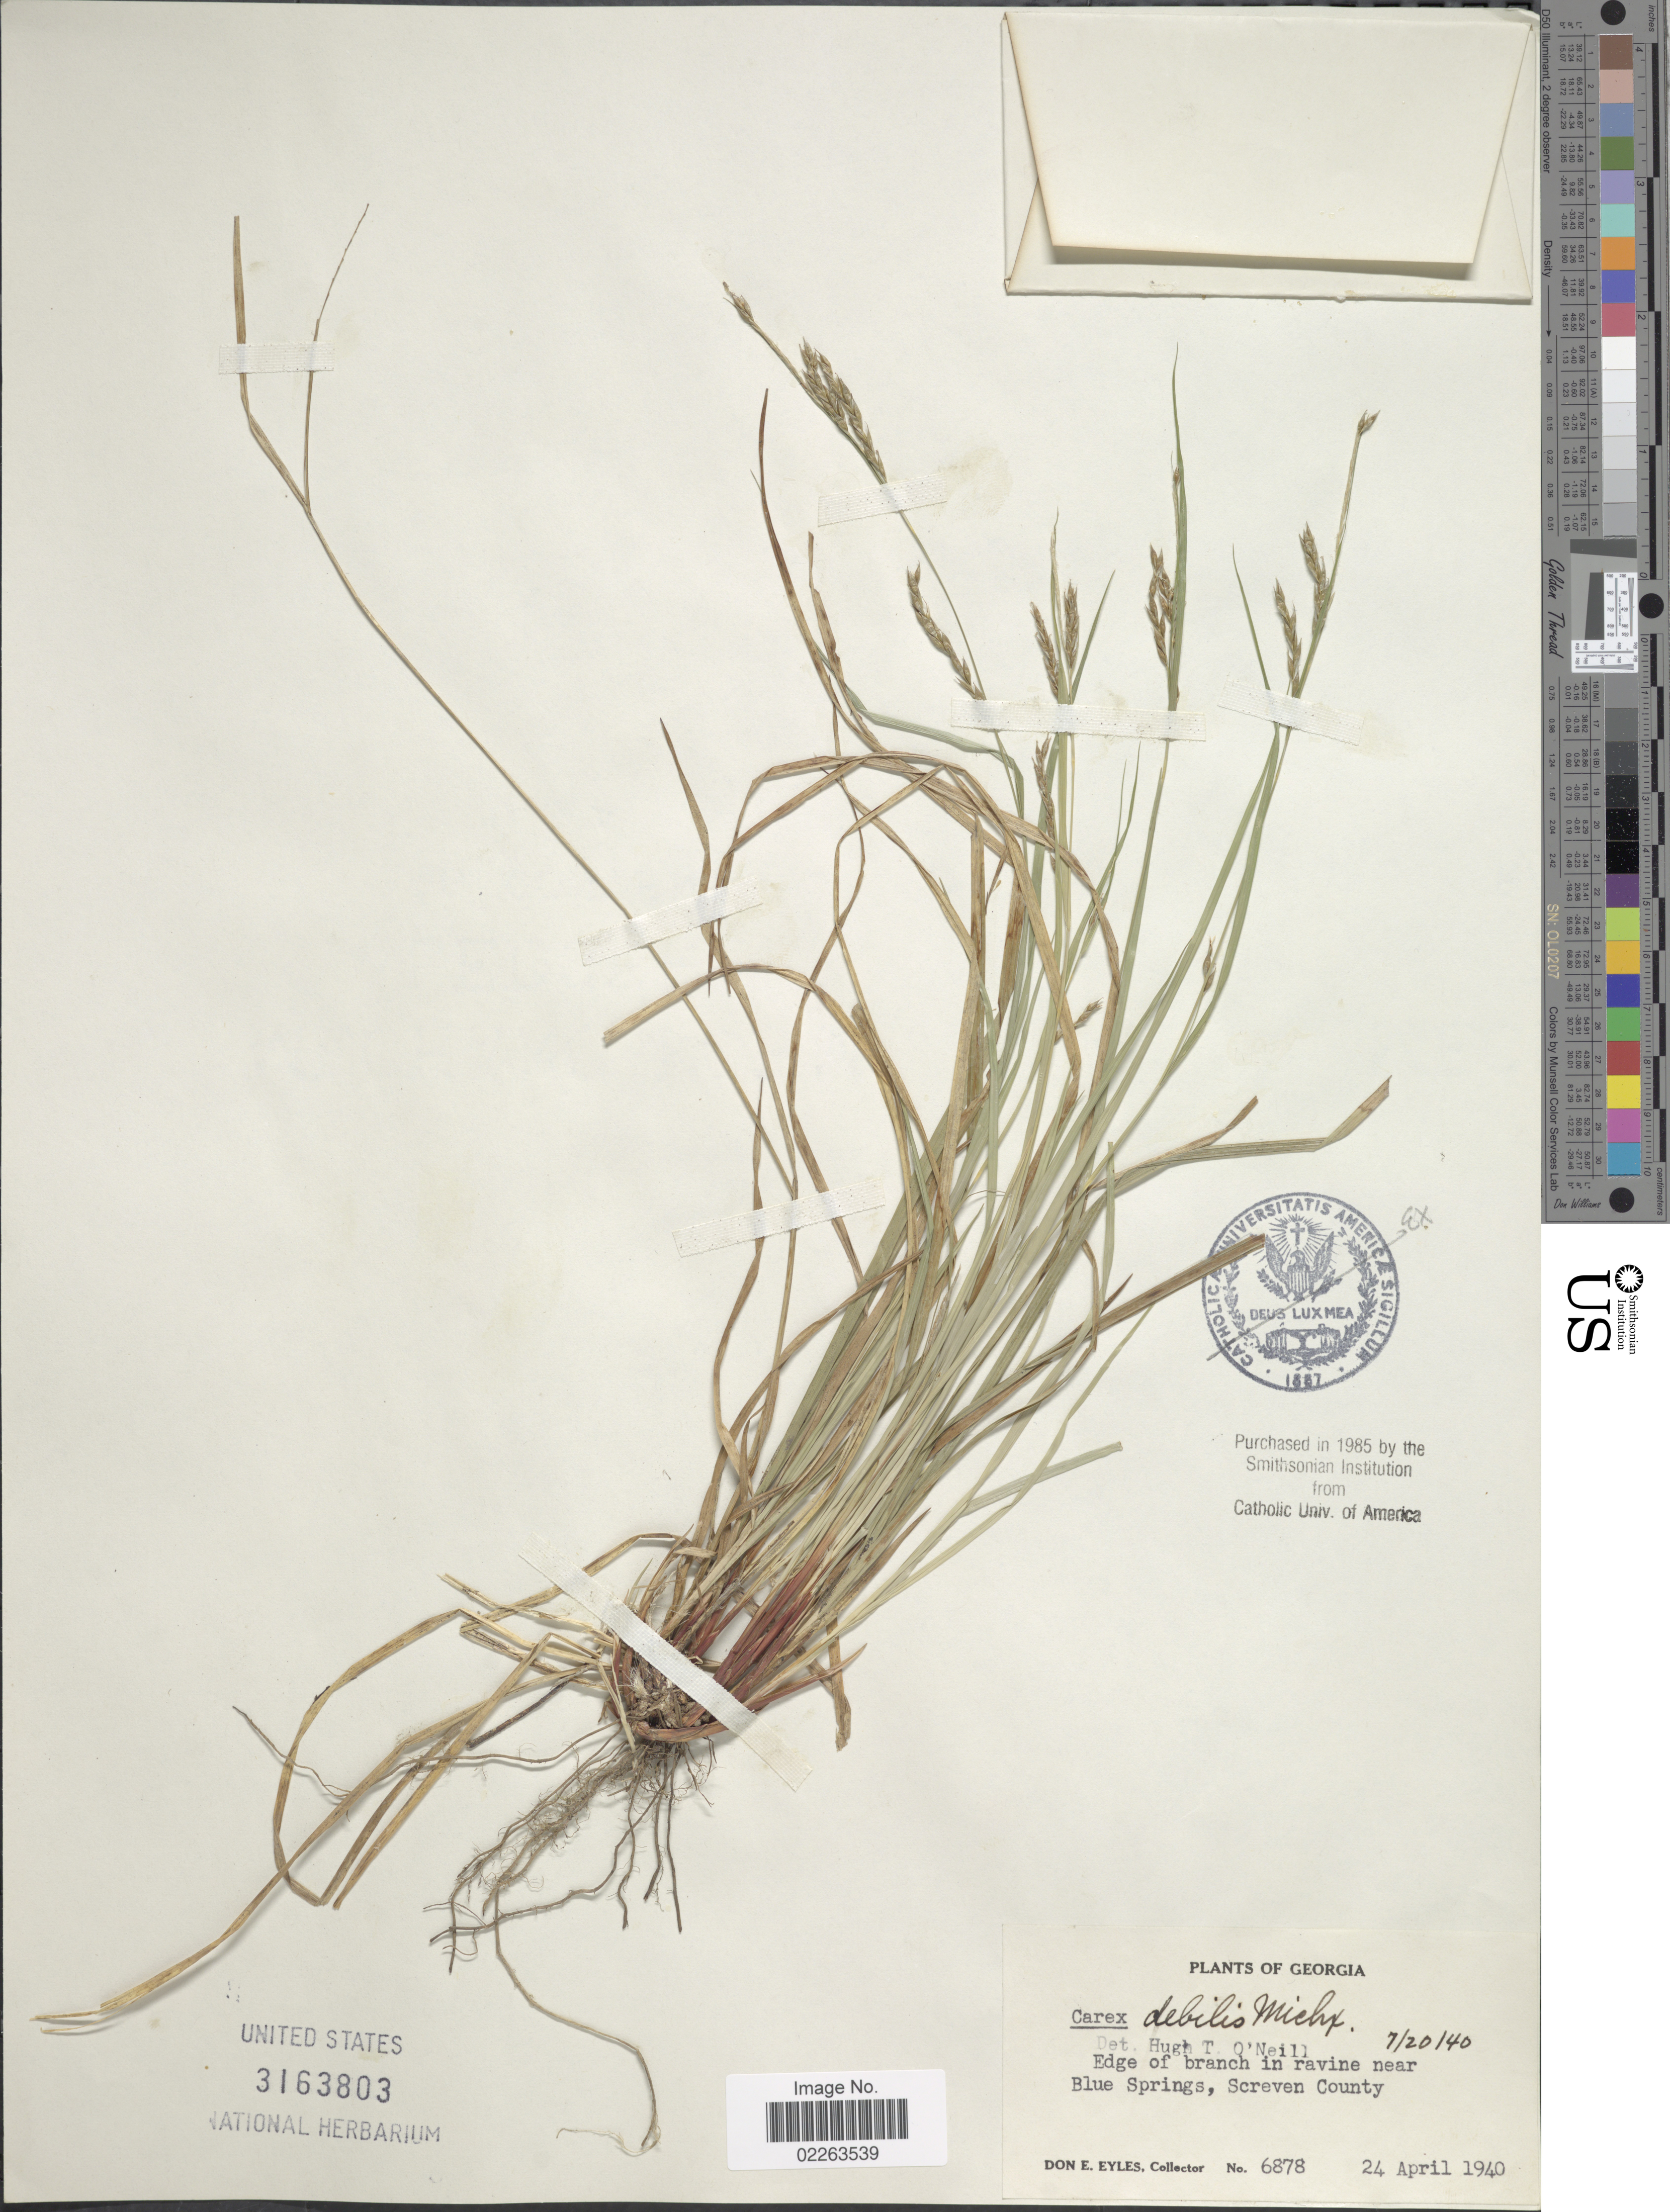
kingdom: Plantae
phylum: Tracheophyta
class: Liliopsida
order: Poales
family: Cyperaceae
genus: Carex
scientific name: Carex debilis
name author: Michx.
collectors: D. Eyles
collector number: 6878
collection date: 1940-04-24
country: United States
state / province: Georgia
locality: Edge of branch in ravine near Blue Springs, Screven County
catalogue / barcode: US 3163803